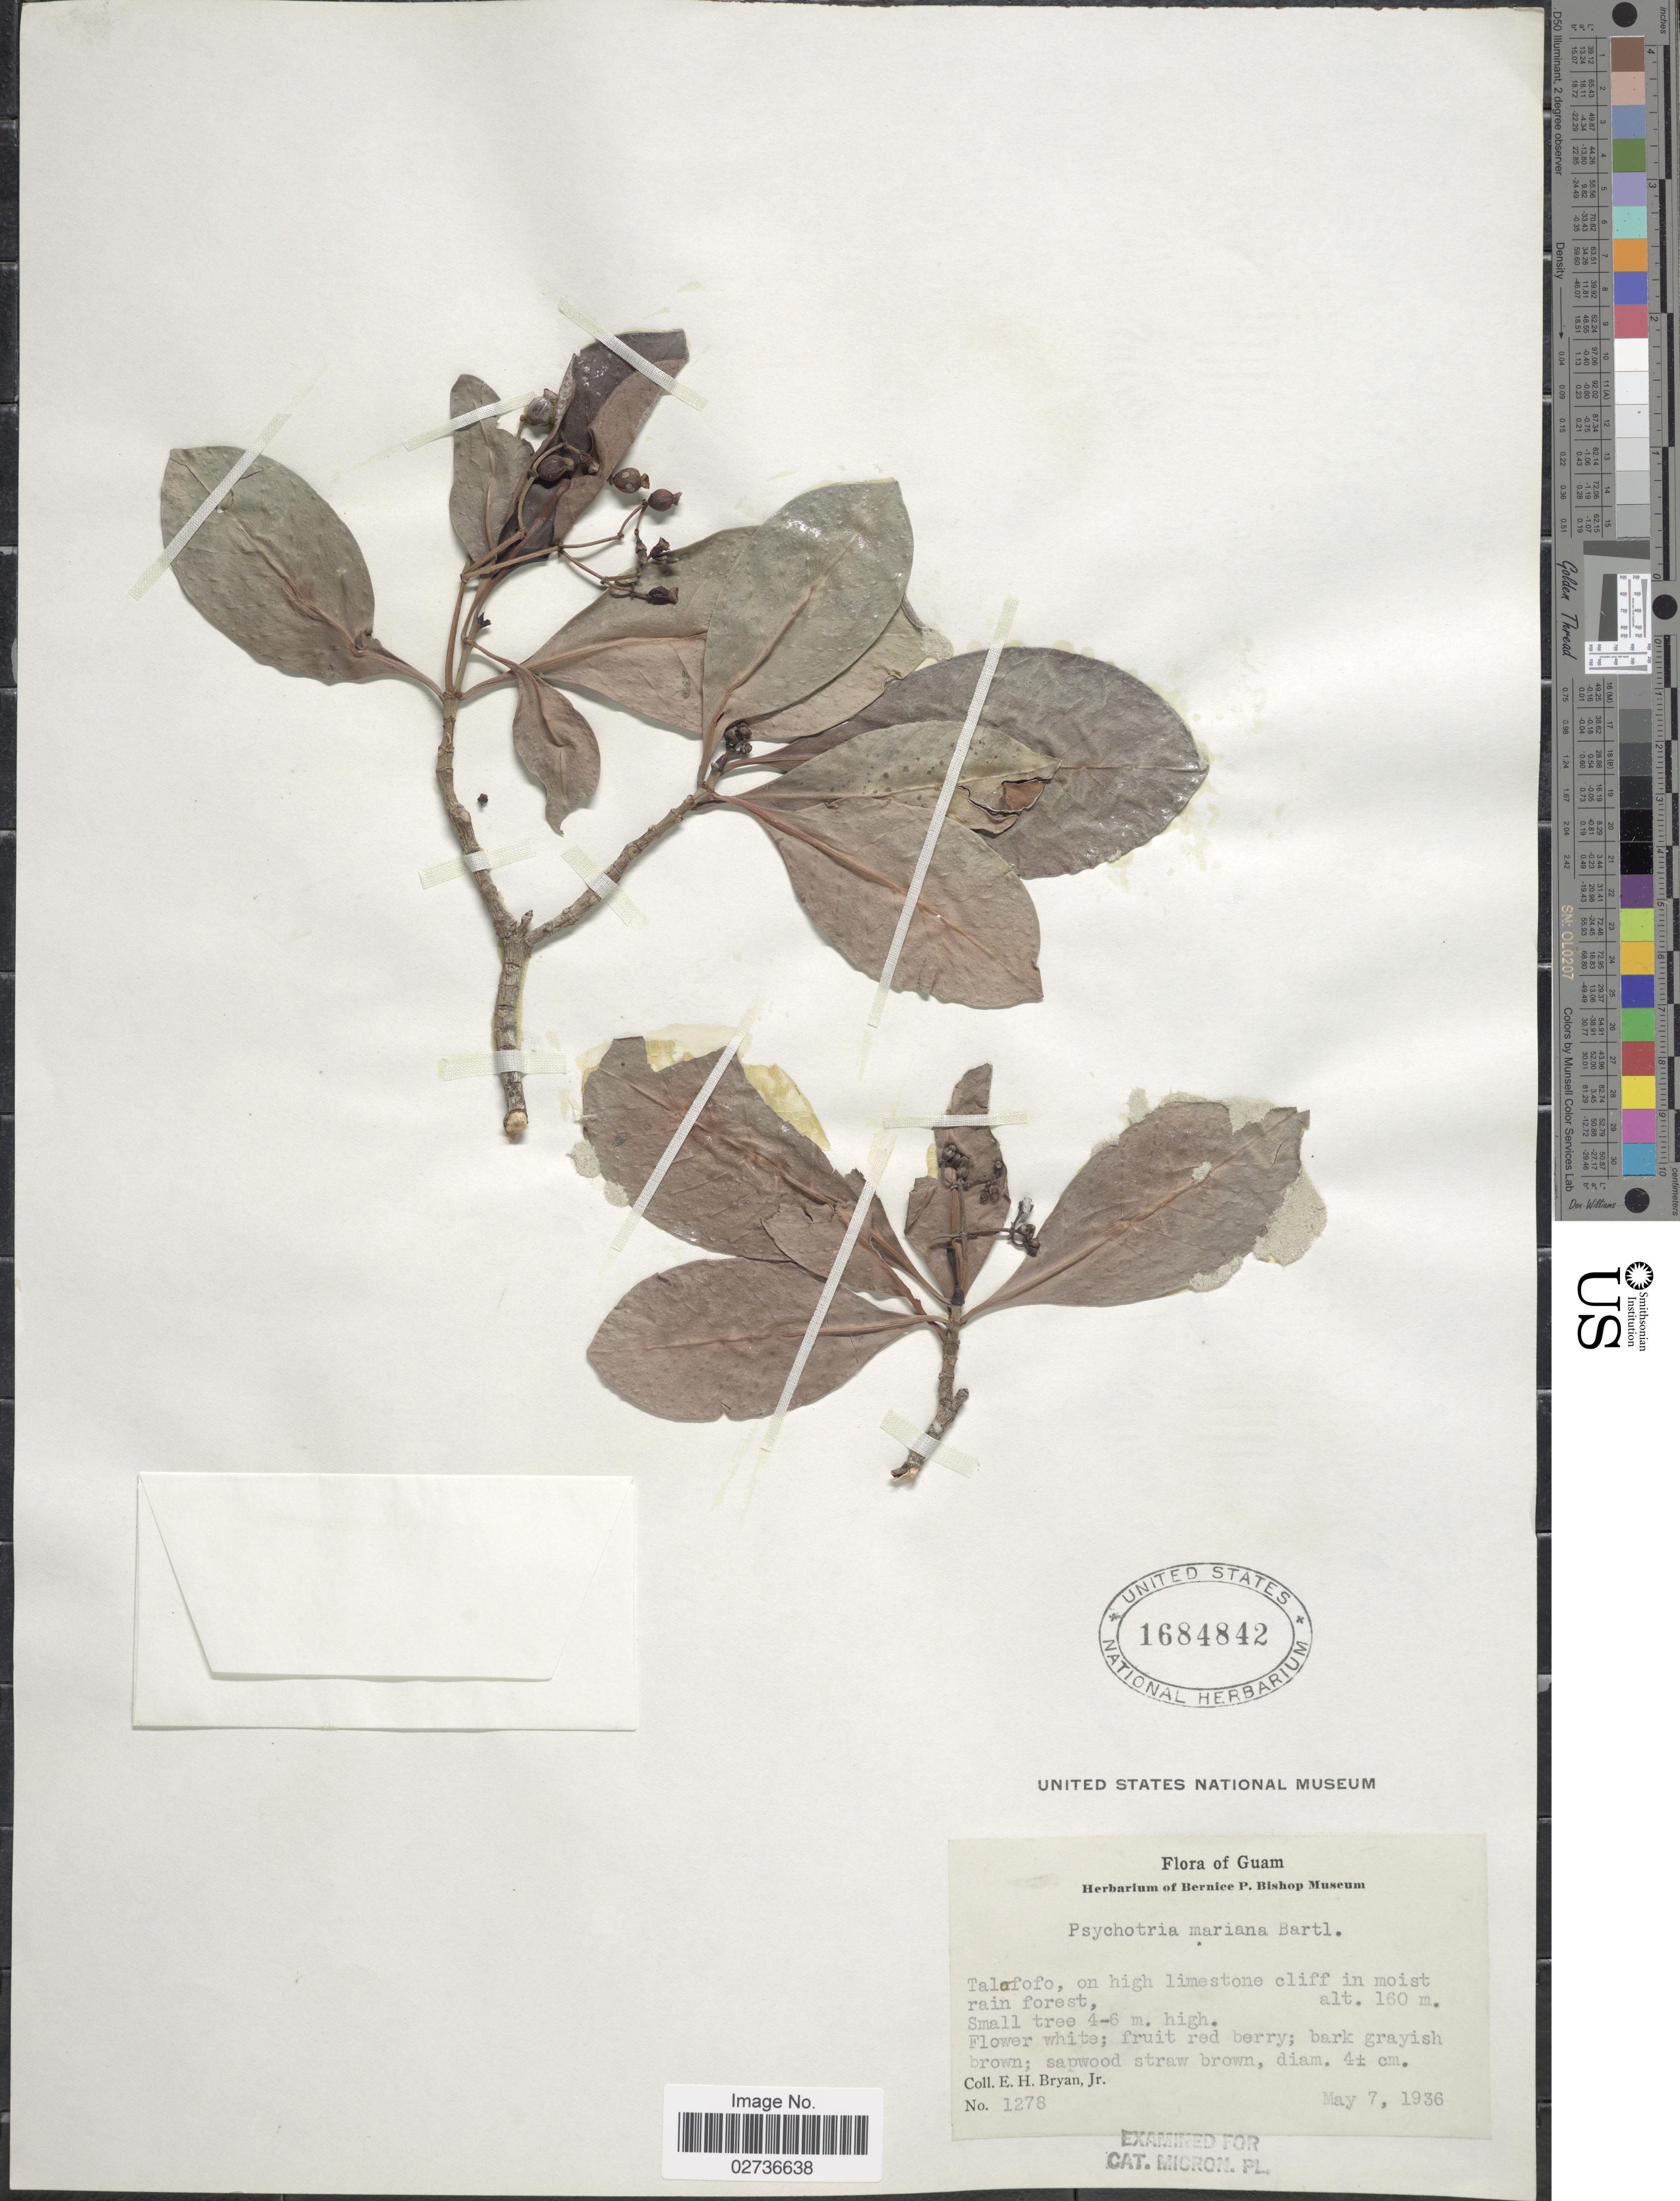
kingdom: Plantae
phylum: Tracheophyta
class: Magnoliopsida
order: Gentianales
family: Rubiaceae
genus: Psychotria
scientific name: Psychotria mariana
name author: Bartl. ex DC.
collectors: E. Bryan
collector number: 1278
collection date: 1936-05-07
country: Guam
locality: Talofofo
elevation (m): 160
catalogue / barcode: US 1684842